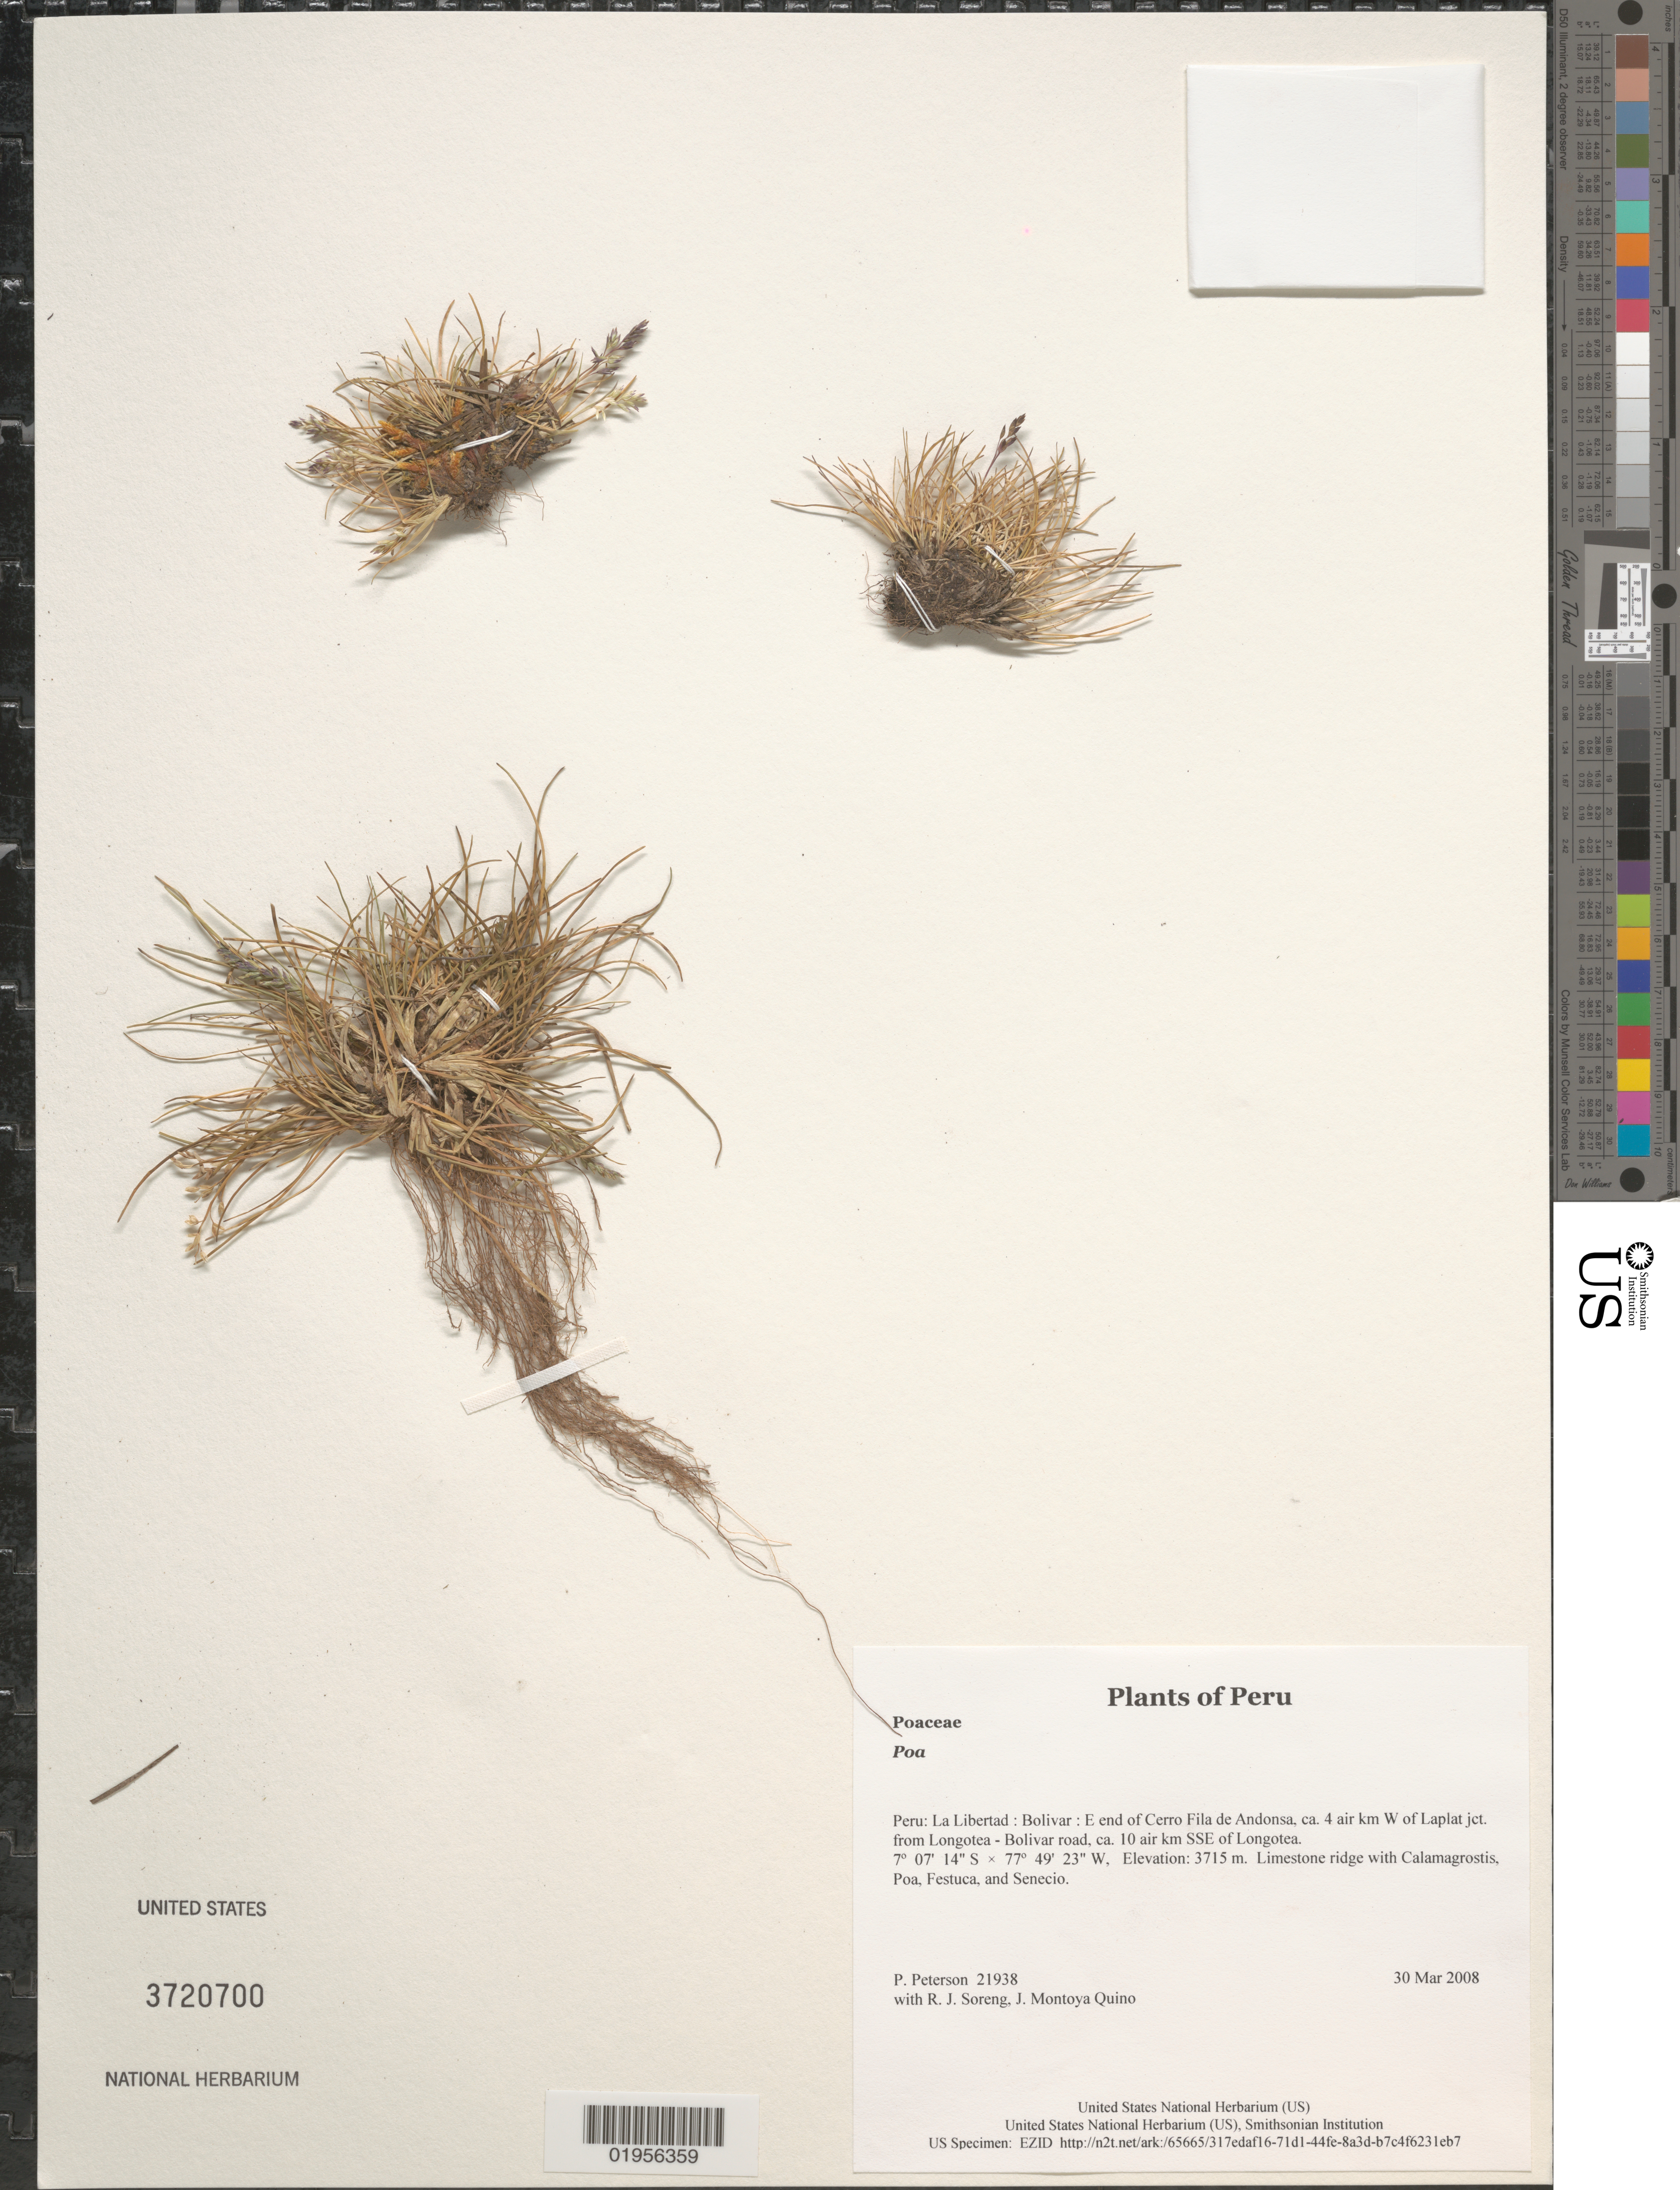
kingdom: Plantae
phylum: Tracheophyta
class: Liliopsida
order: Poales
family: Poaceae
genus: Poa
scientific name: Poa sp.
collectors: P. M. Peterson, R. J. Soreng & J. Montoya Quino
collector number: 21938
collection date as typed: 30 Mar 2008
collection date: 2008-03-30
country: Peru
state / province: La Libertad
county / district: Bolívar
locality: E end of Cerro Fila de Andonsa, ca. 4 air km W of Laplat jct. from Longotea - Bolivar road, ca. 10 air km SSE of Longotea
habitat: Limestone ridge with Calamagrostis, Poa, Festuca, and Senecio.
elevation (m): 3715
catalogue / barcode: US 3720700